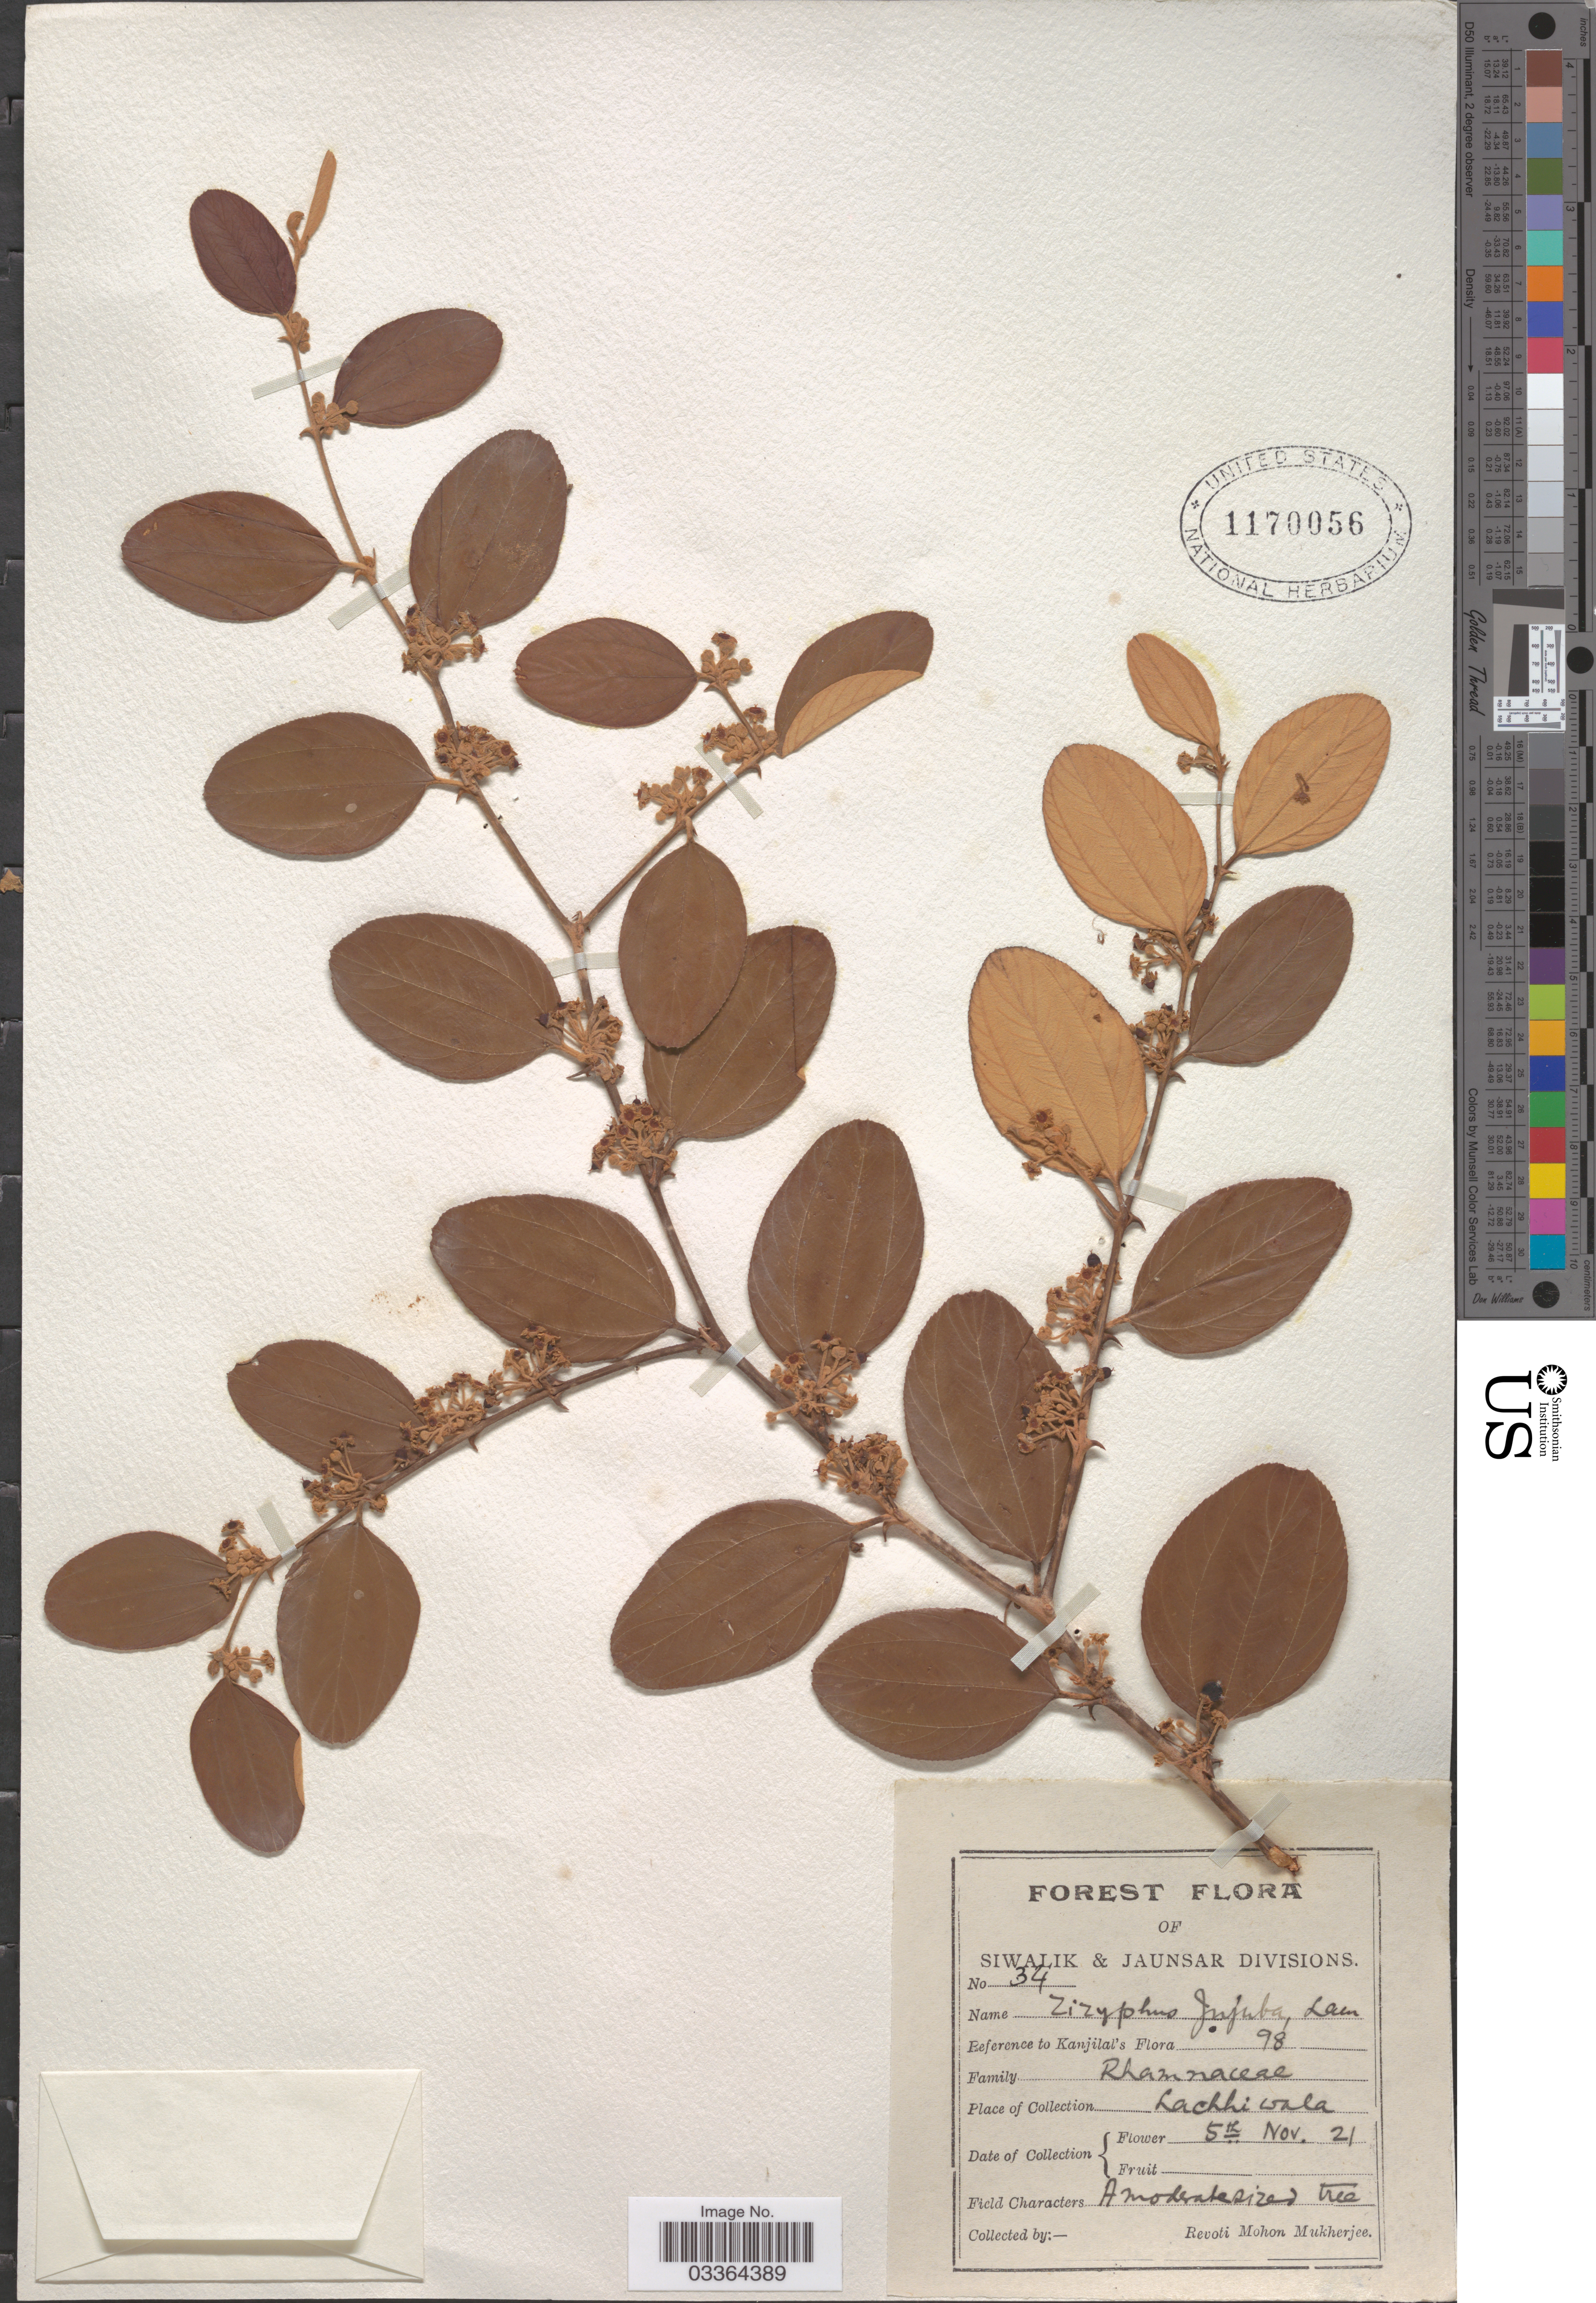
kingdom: Plantae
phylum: Tracheophyta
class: Magnoliopsida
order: Rosales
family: Rhamnaceae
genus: Ziziphus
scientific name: Ziziphus mauritiana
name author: Lam.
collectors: R. Mukherjee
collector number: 34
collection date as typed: Transcribed d/m/y: 5/11/21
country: India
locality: Siwalik & Jaunsar Divisions. Lachhiwala.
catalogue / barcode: US 1770056